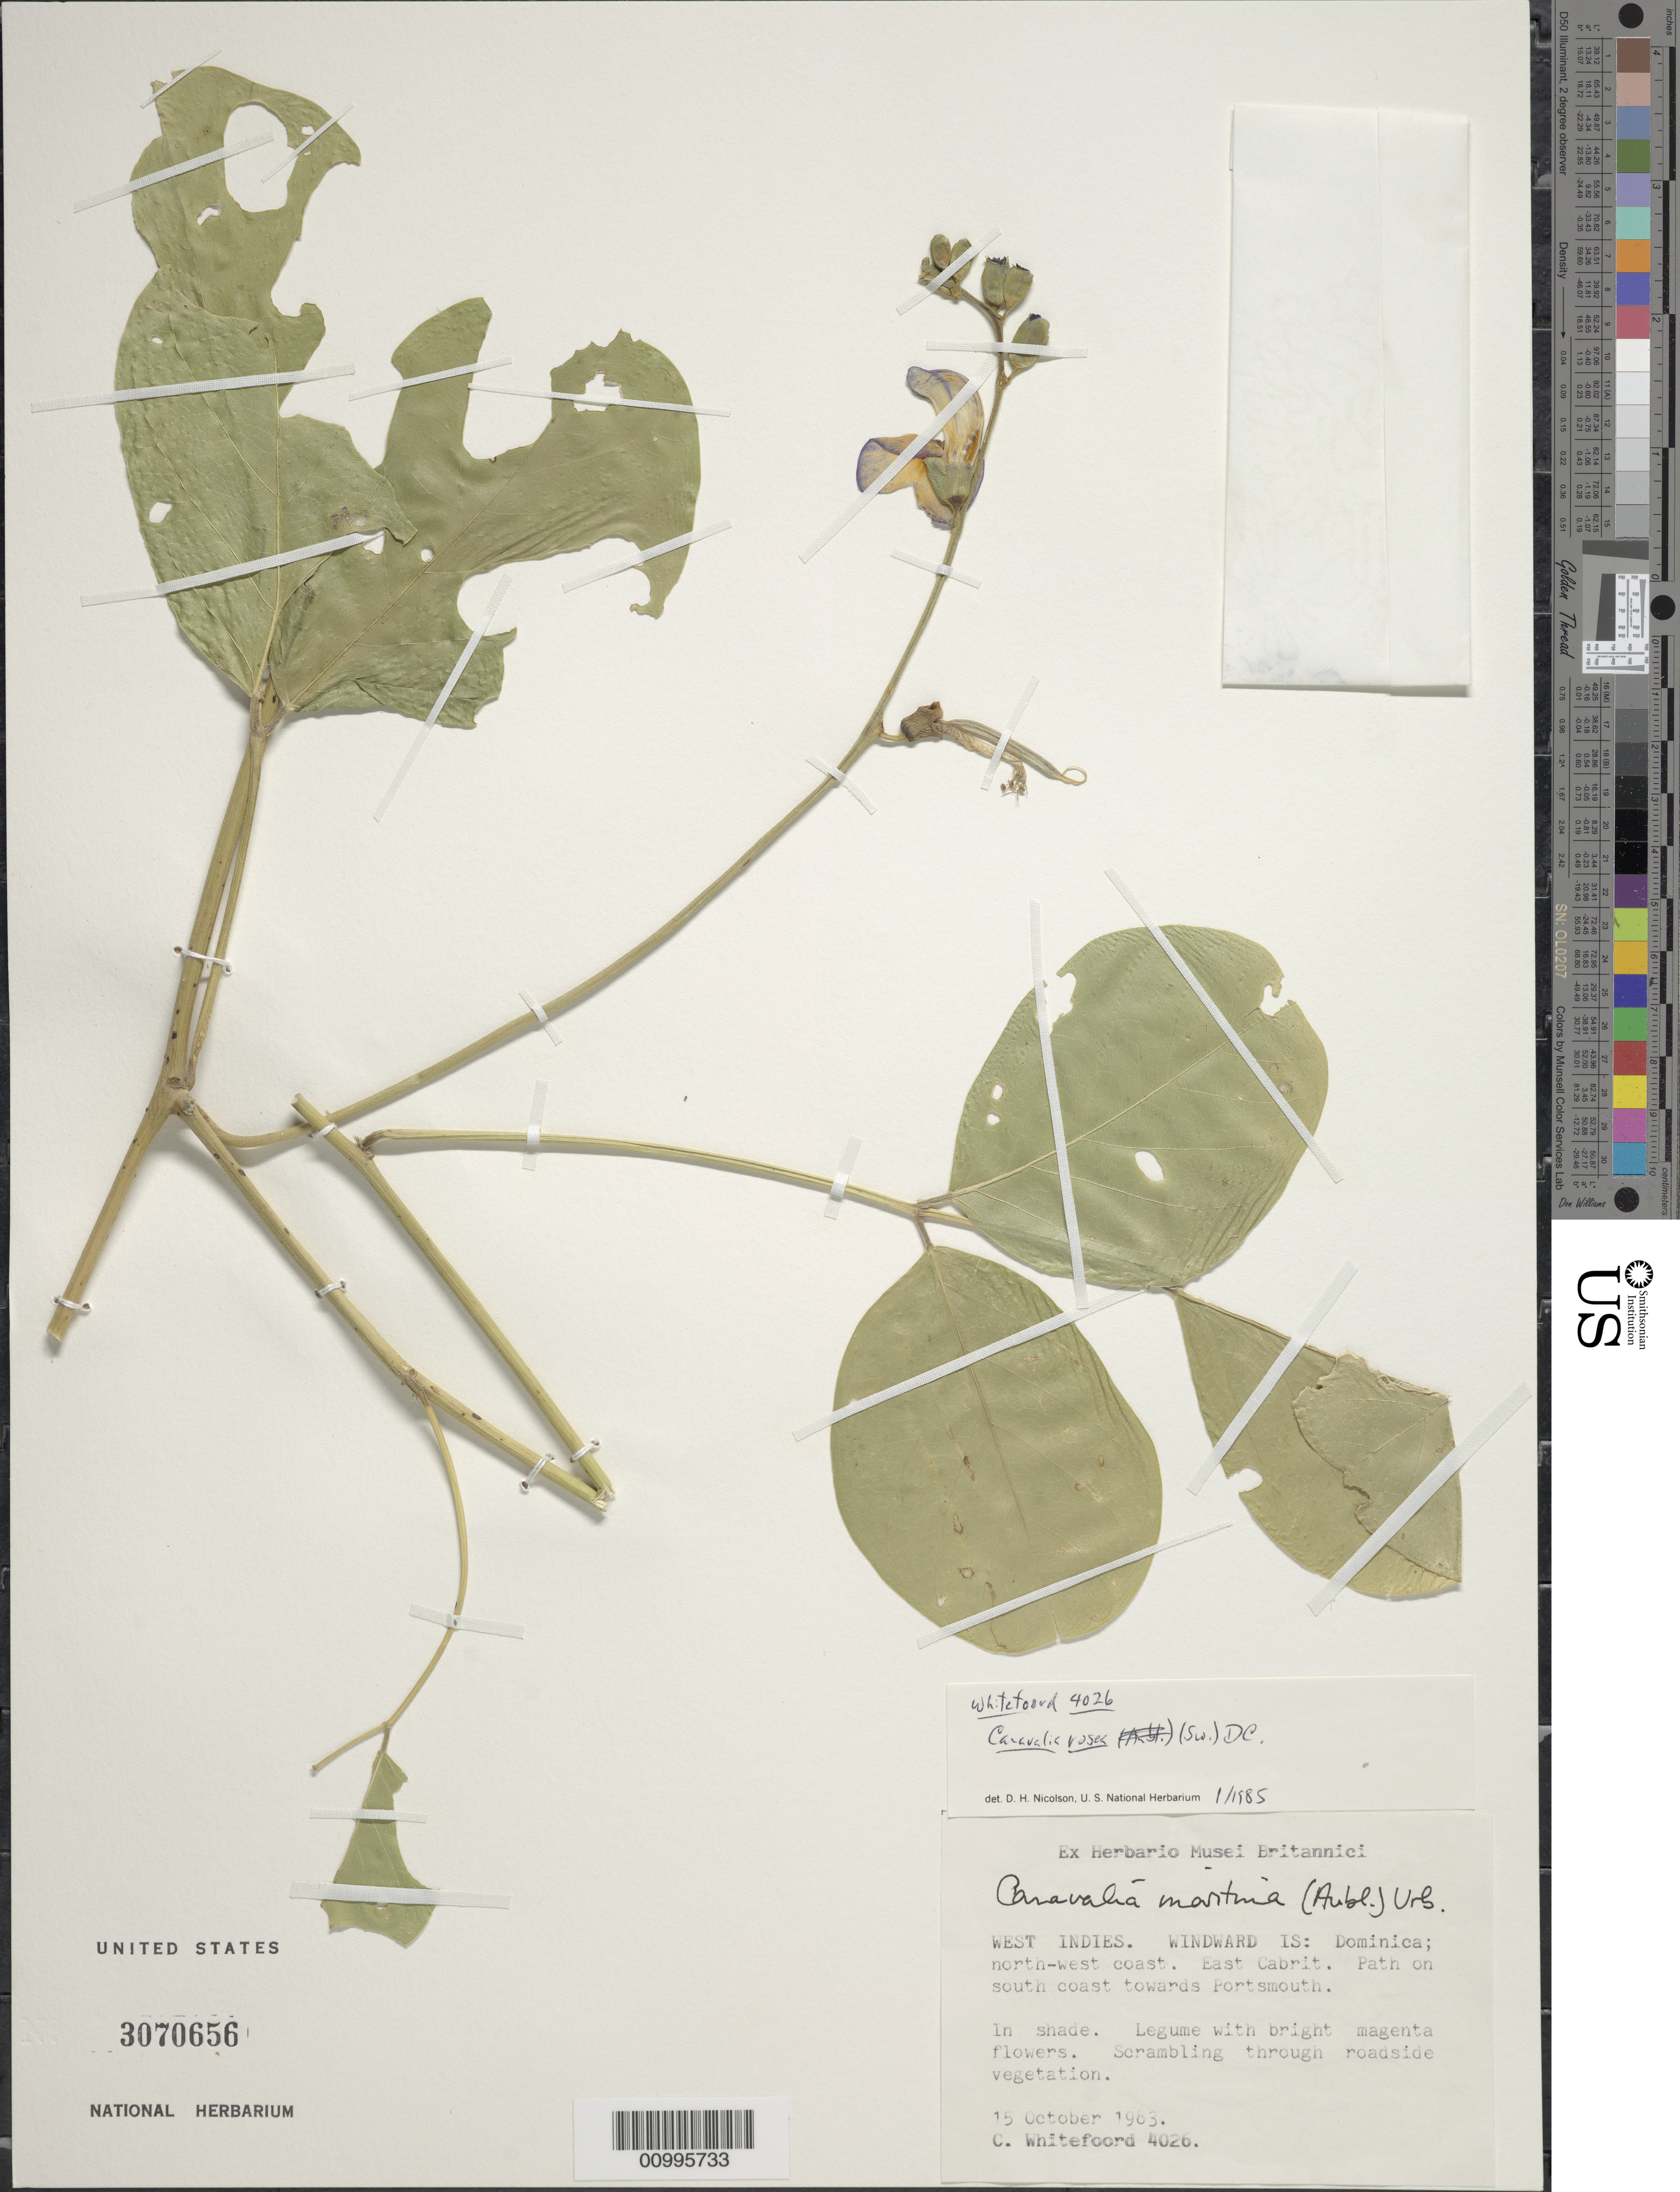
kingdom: Plantae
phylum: Tracheophyta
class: Magnoliopsida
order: Fabales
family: Fabaceae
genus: Canavalia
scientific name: Canavalia rosea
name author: (Sw.) DC.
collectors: C. Whitefoord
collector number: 4026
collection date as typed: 15 Oct 1983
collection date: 1983-10-15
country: Dominica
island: Dominica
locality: Windward Island, north-west coast. East Cabrit. Path on south coast towards Portsmouth.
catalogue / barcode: US 3070656